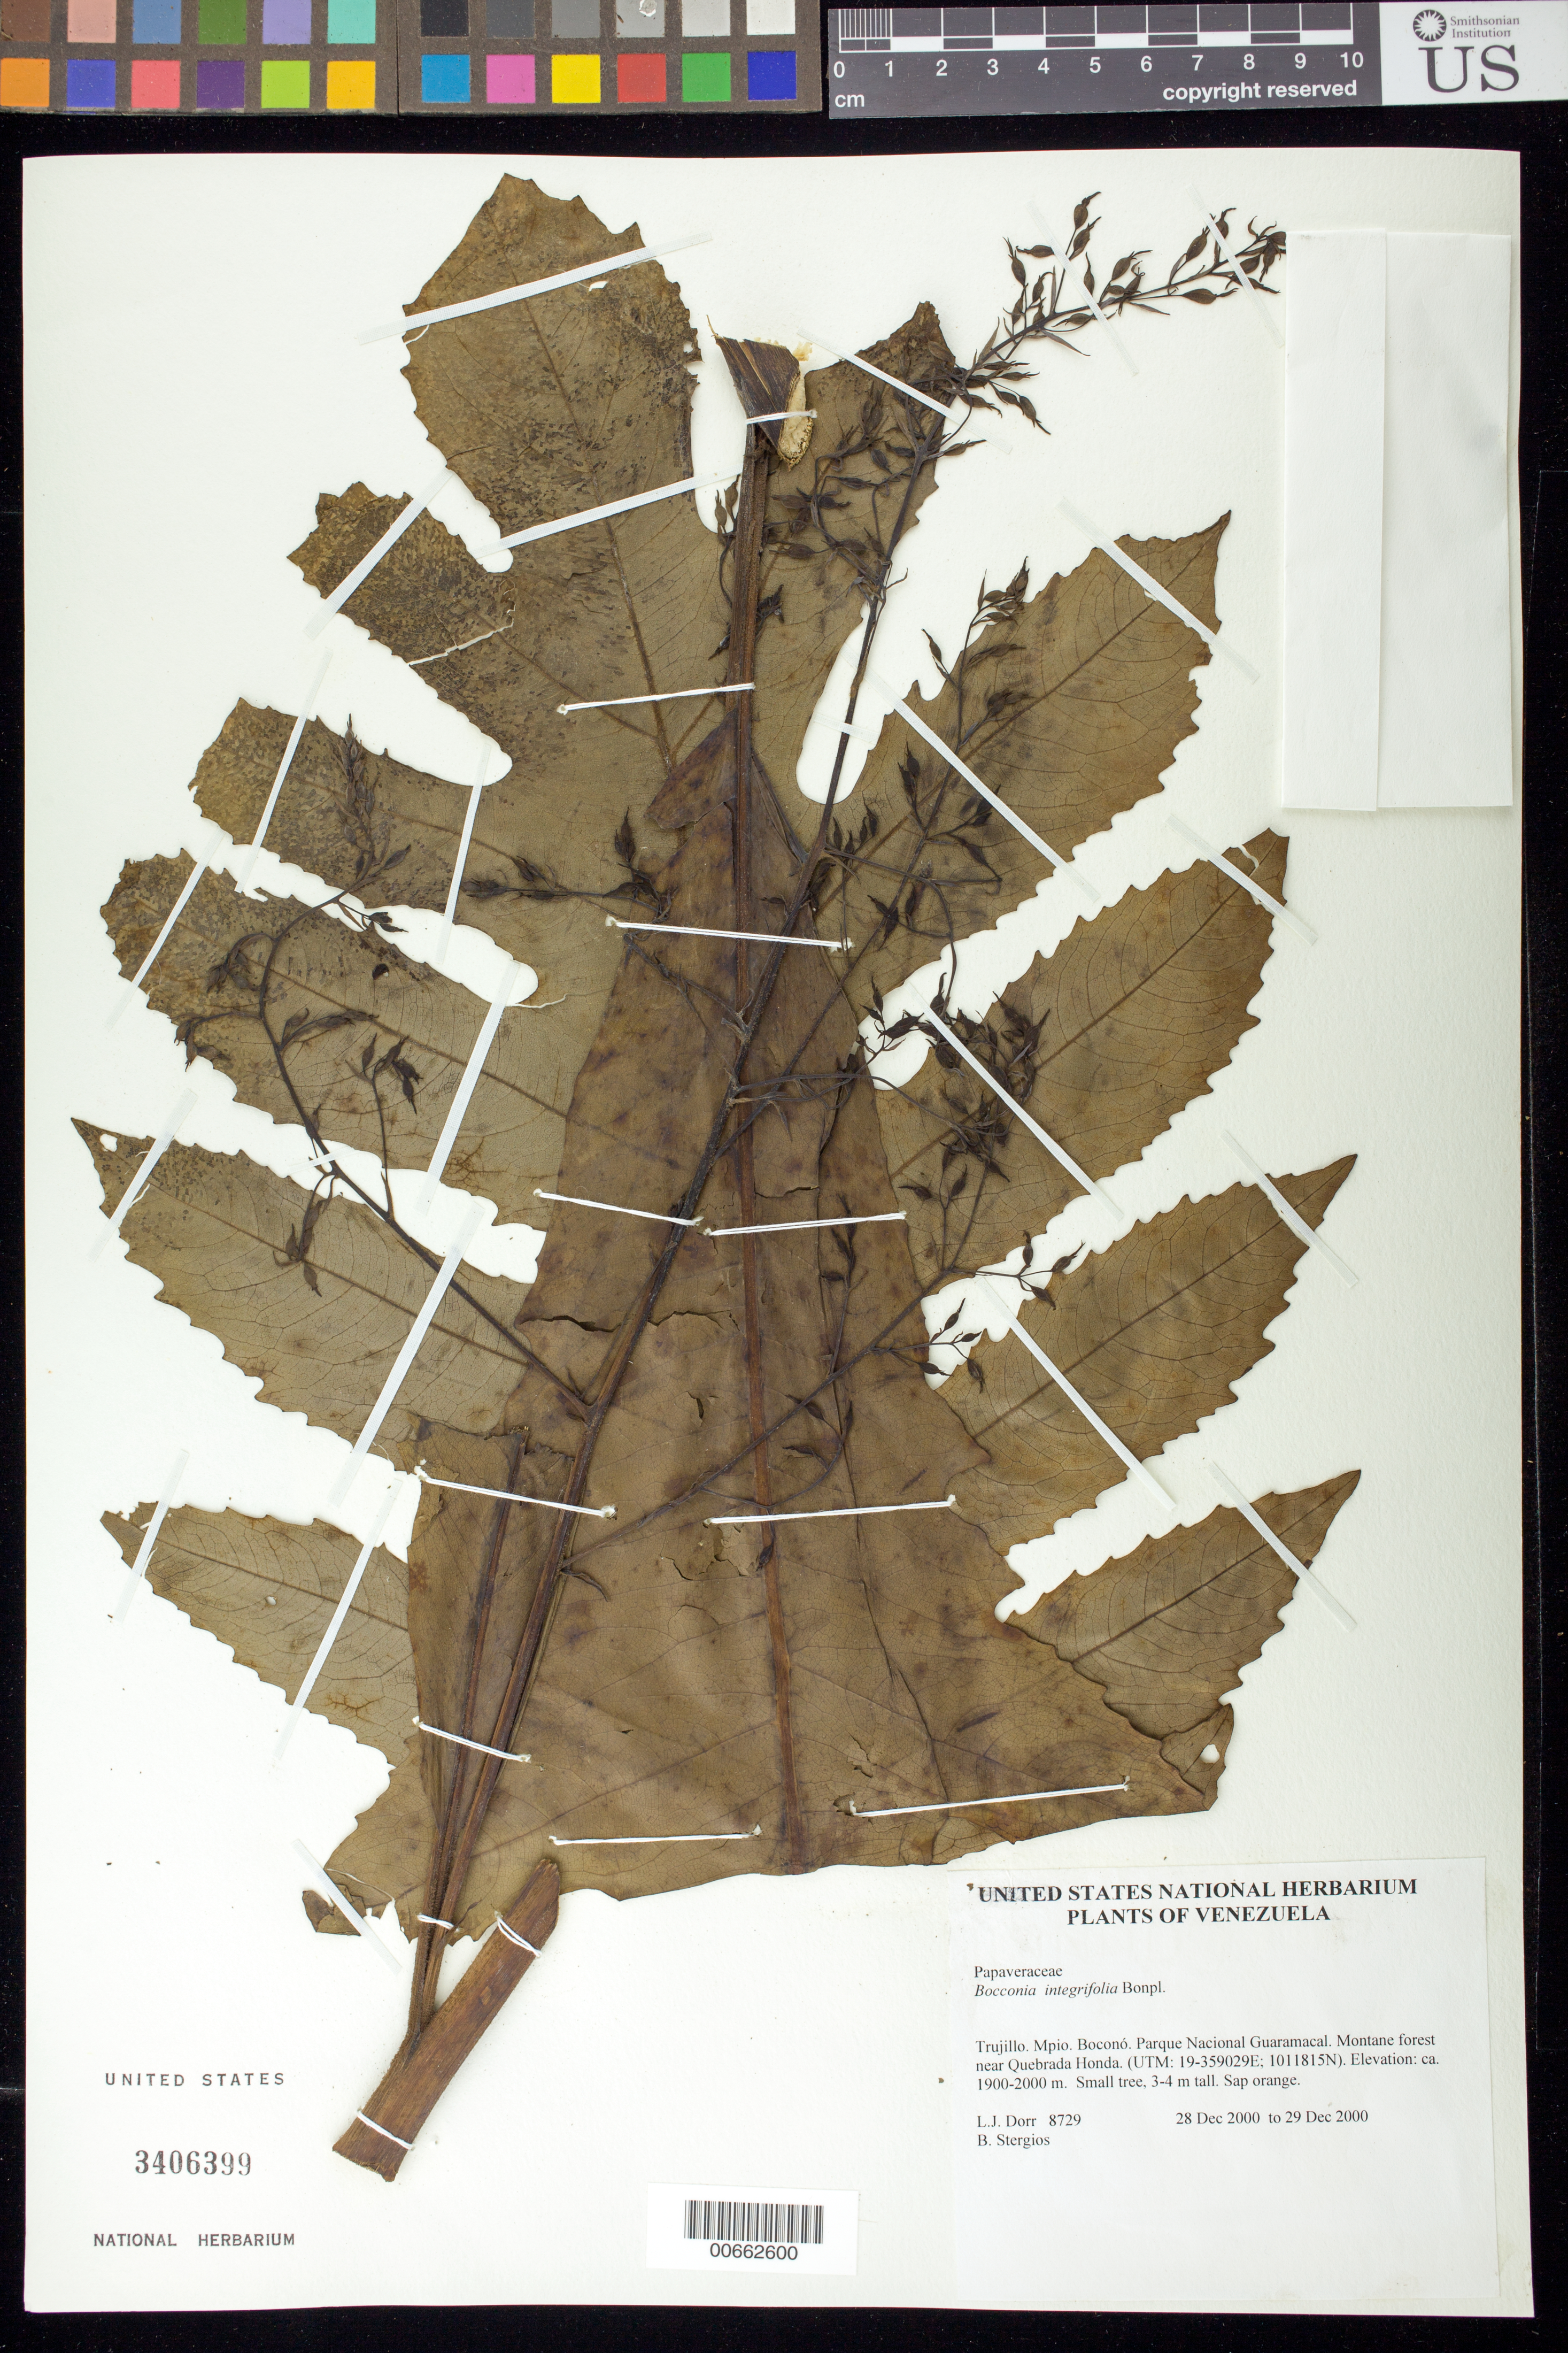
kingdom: Plantae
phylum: Tracheophyta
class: Magnoliopsida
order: Ranunculales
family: Papaveraceae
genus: Bocconia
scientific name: Bocconia integrifolia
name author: Bonpl.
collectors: L. J. Dorr & B. G. Stergios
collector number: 8729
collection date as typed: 28 Dec 2000 to 29 Dec 2000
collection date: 2000-12-28/2000-12-29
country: Venezuela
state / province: Trujillo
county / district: Boconó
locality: Parque Nacional Guaramacal near Quebrada Honda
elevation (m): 1900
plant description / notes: CTES, PORT, US, VEN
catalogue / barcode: US 3406399